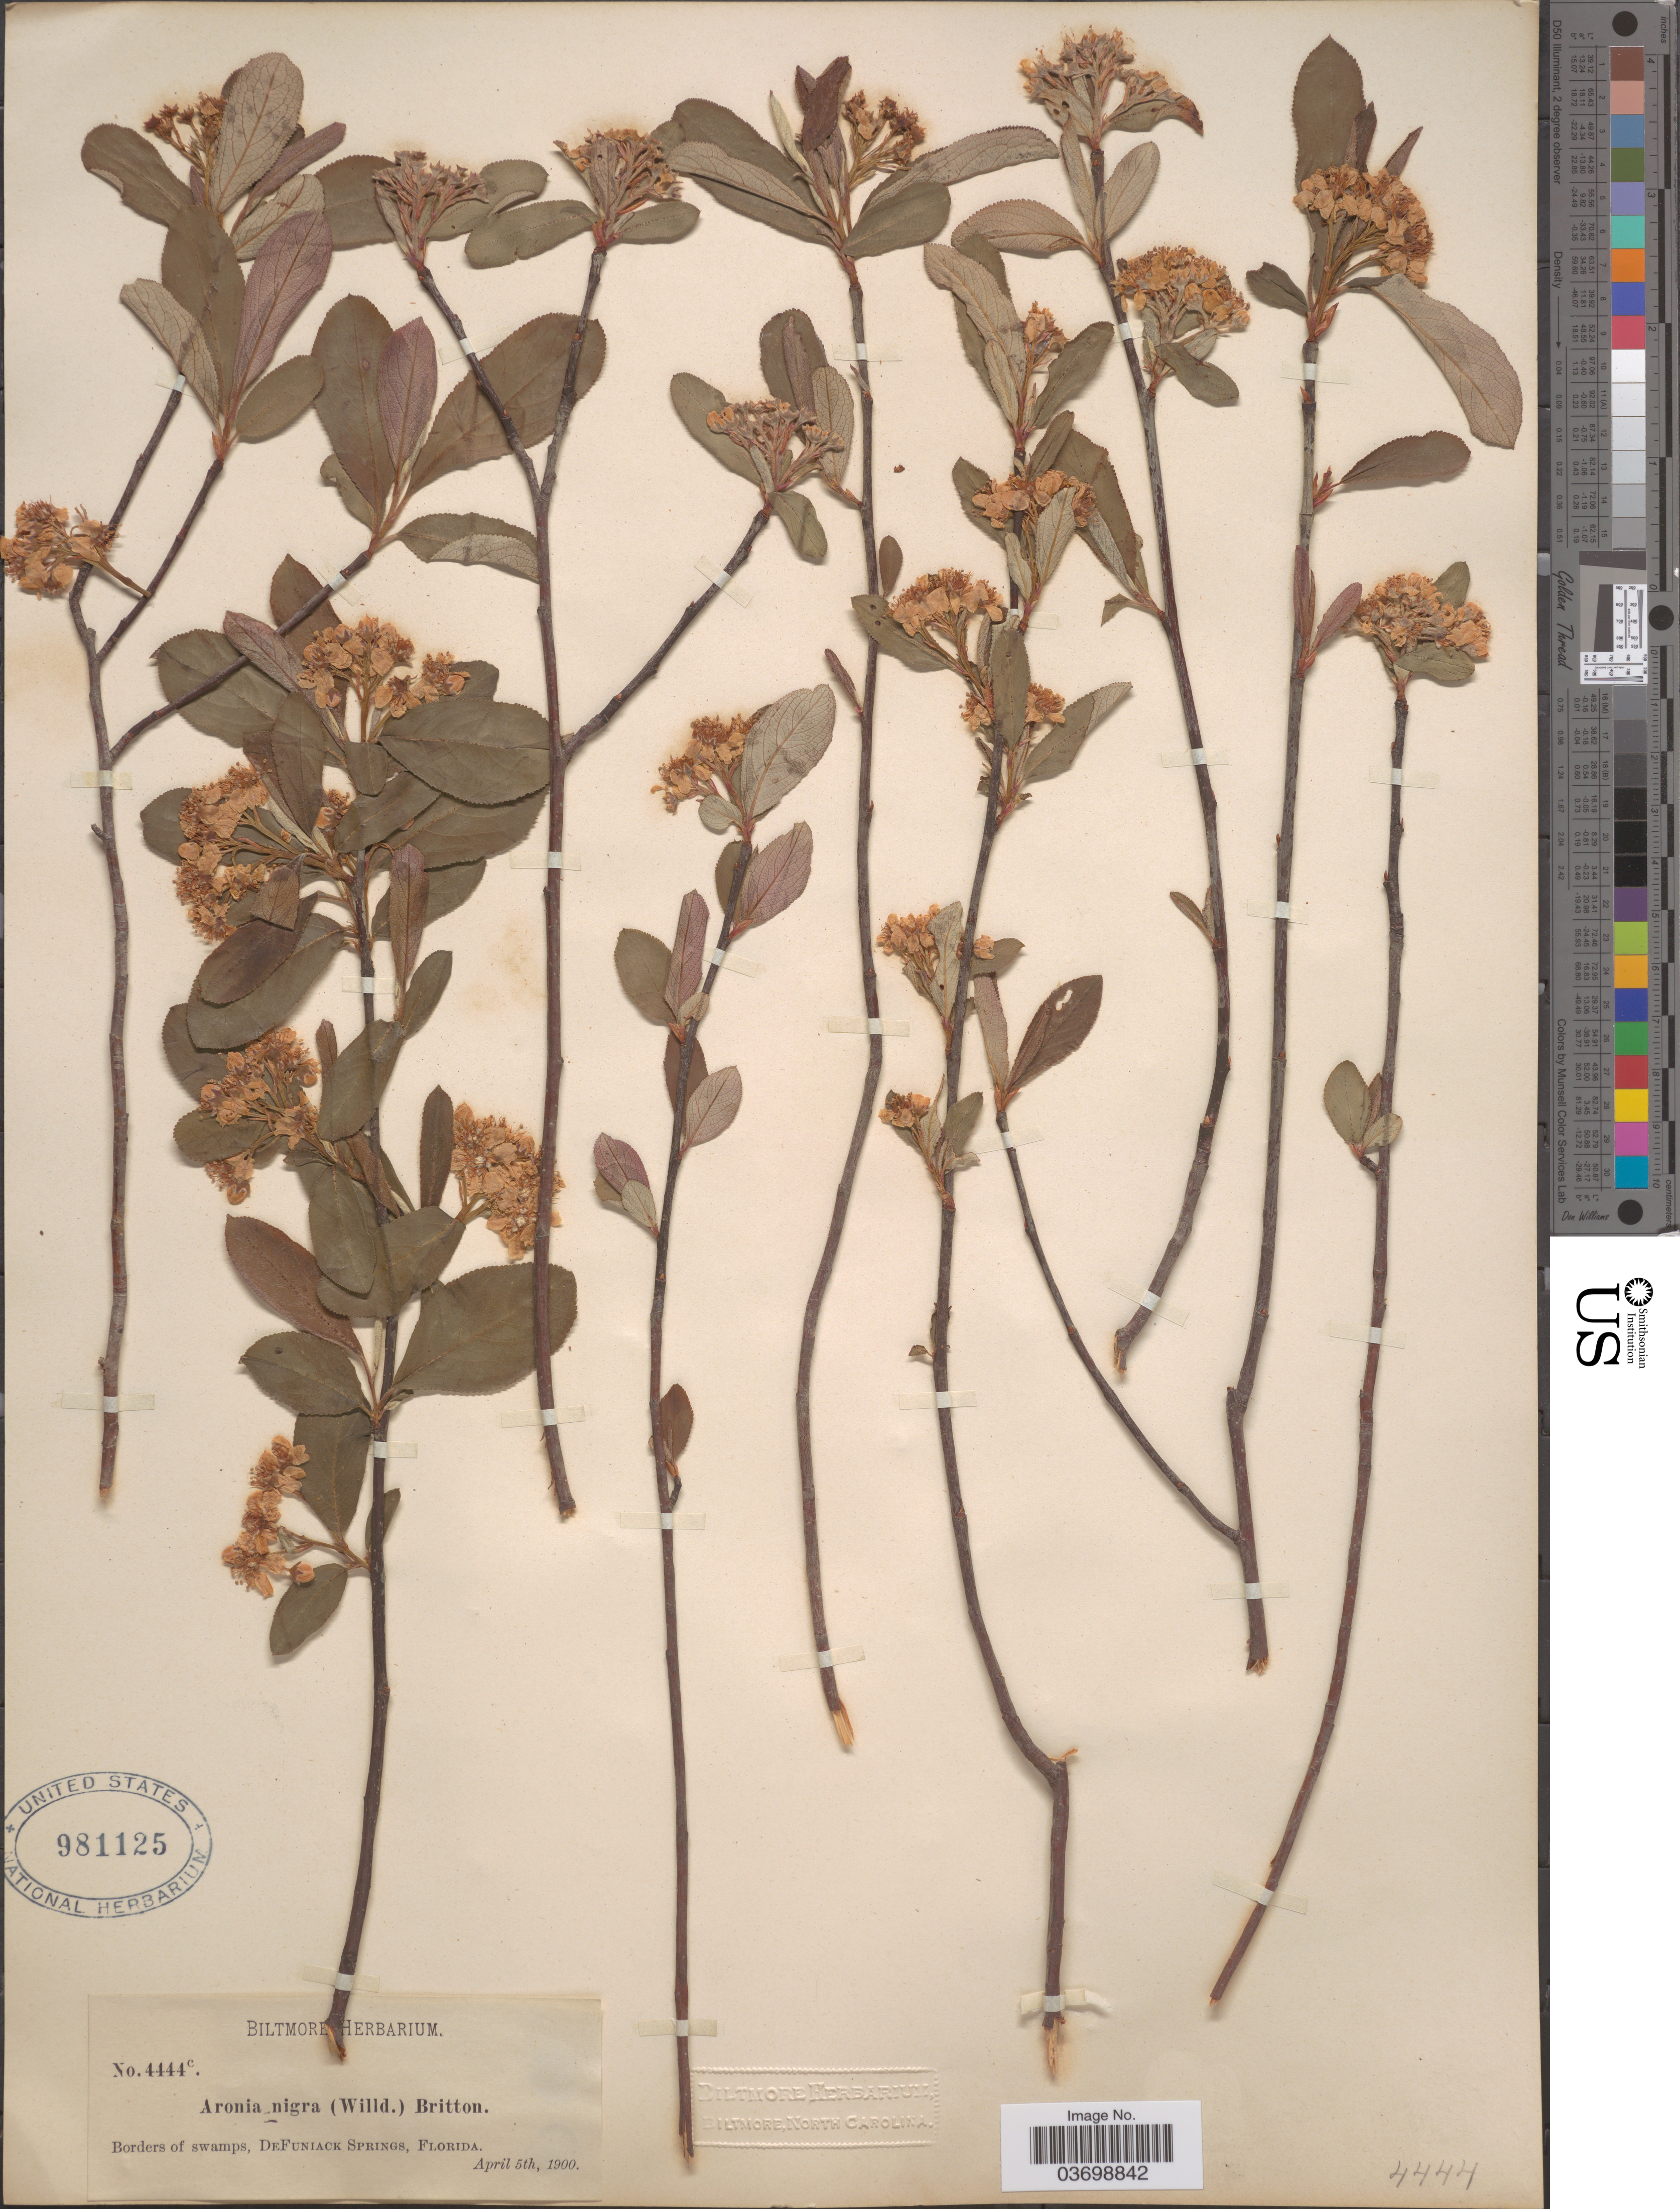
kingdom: Plantae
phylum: Tracheophyta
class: Magnoliopsida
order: Rosales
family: Rosaceae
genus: Aronia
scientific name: Aronia arbutifolia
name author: (L.) Pers.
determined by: Strong, M. T., (US), Smithsonian Institution - National Museum of Natural History (UNITED STATES)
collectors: ex herb. Biltmore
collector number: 4444c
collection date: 1900-04-05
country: United States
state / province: Florida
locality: Borders of swamps, DeFuniack Springs.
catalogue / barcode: US 981125